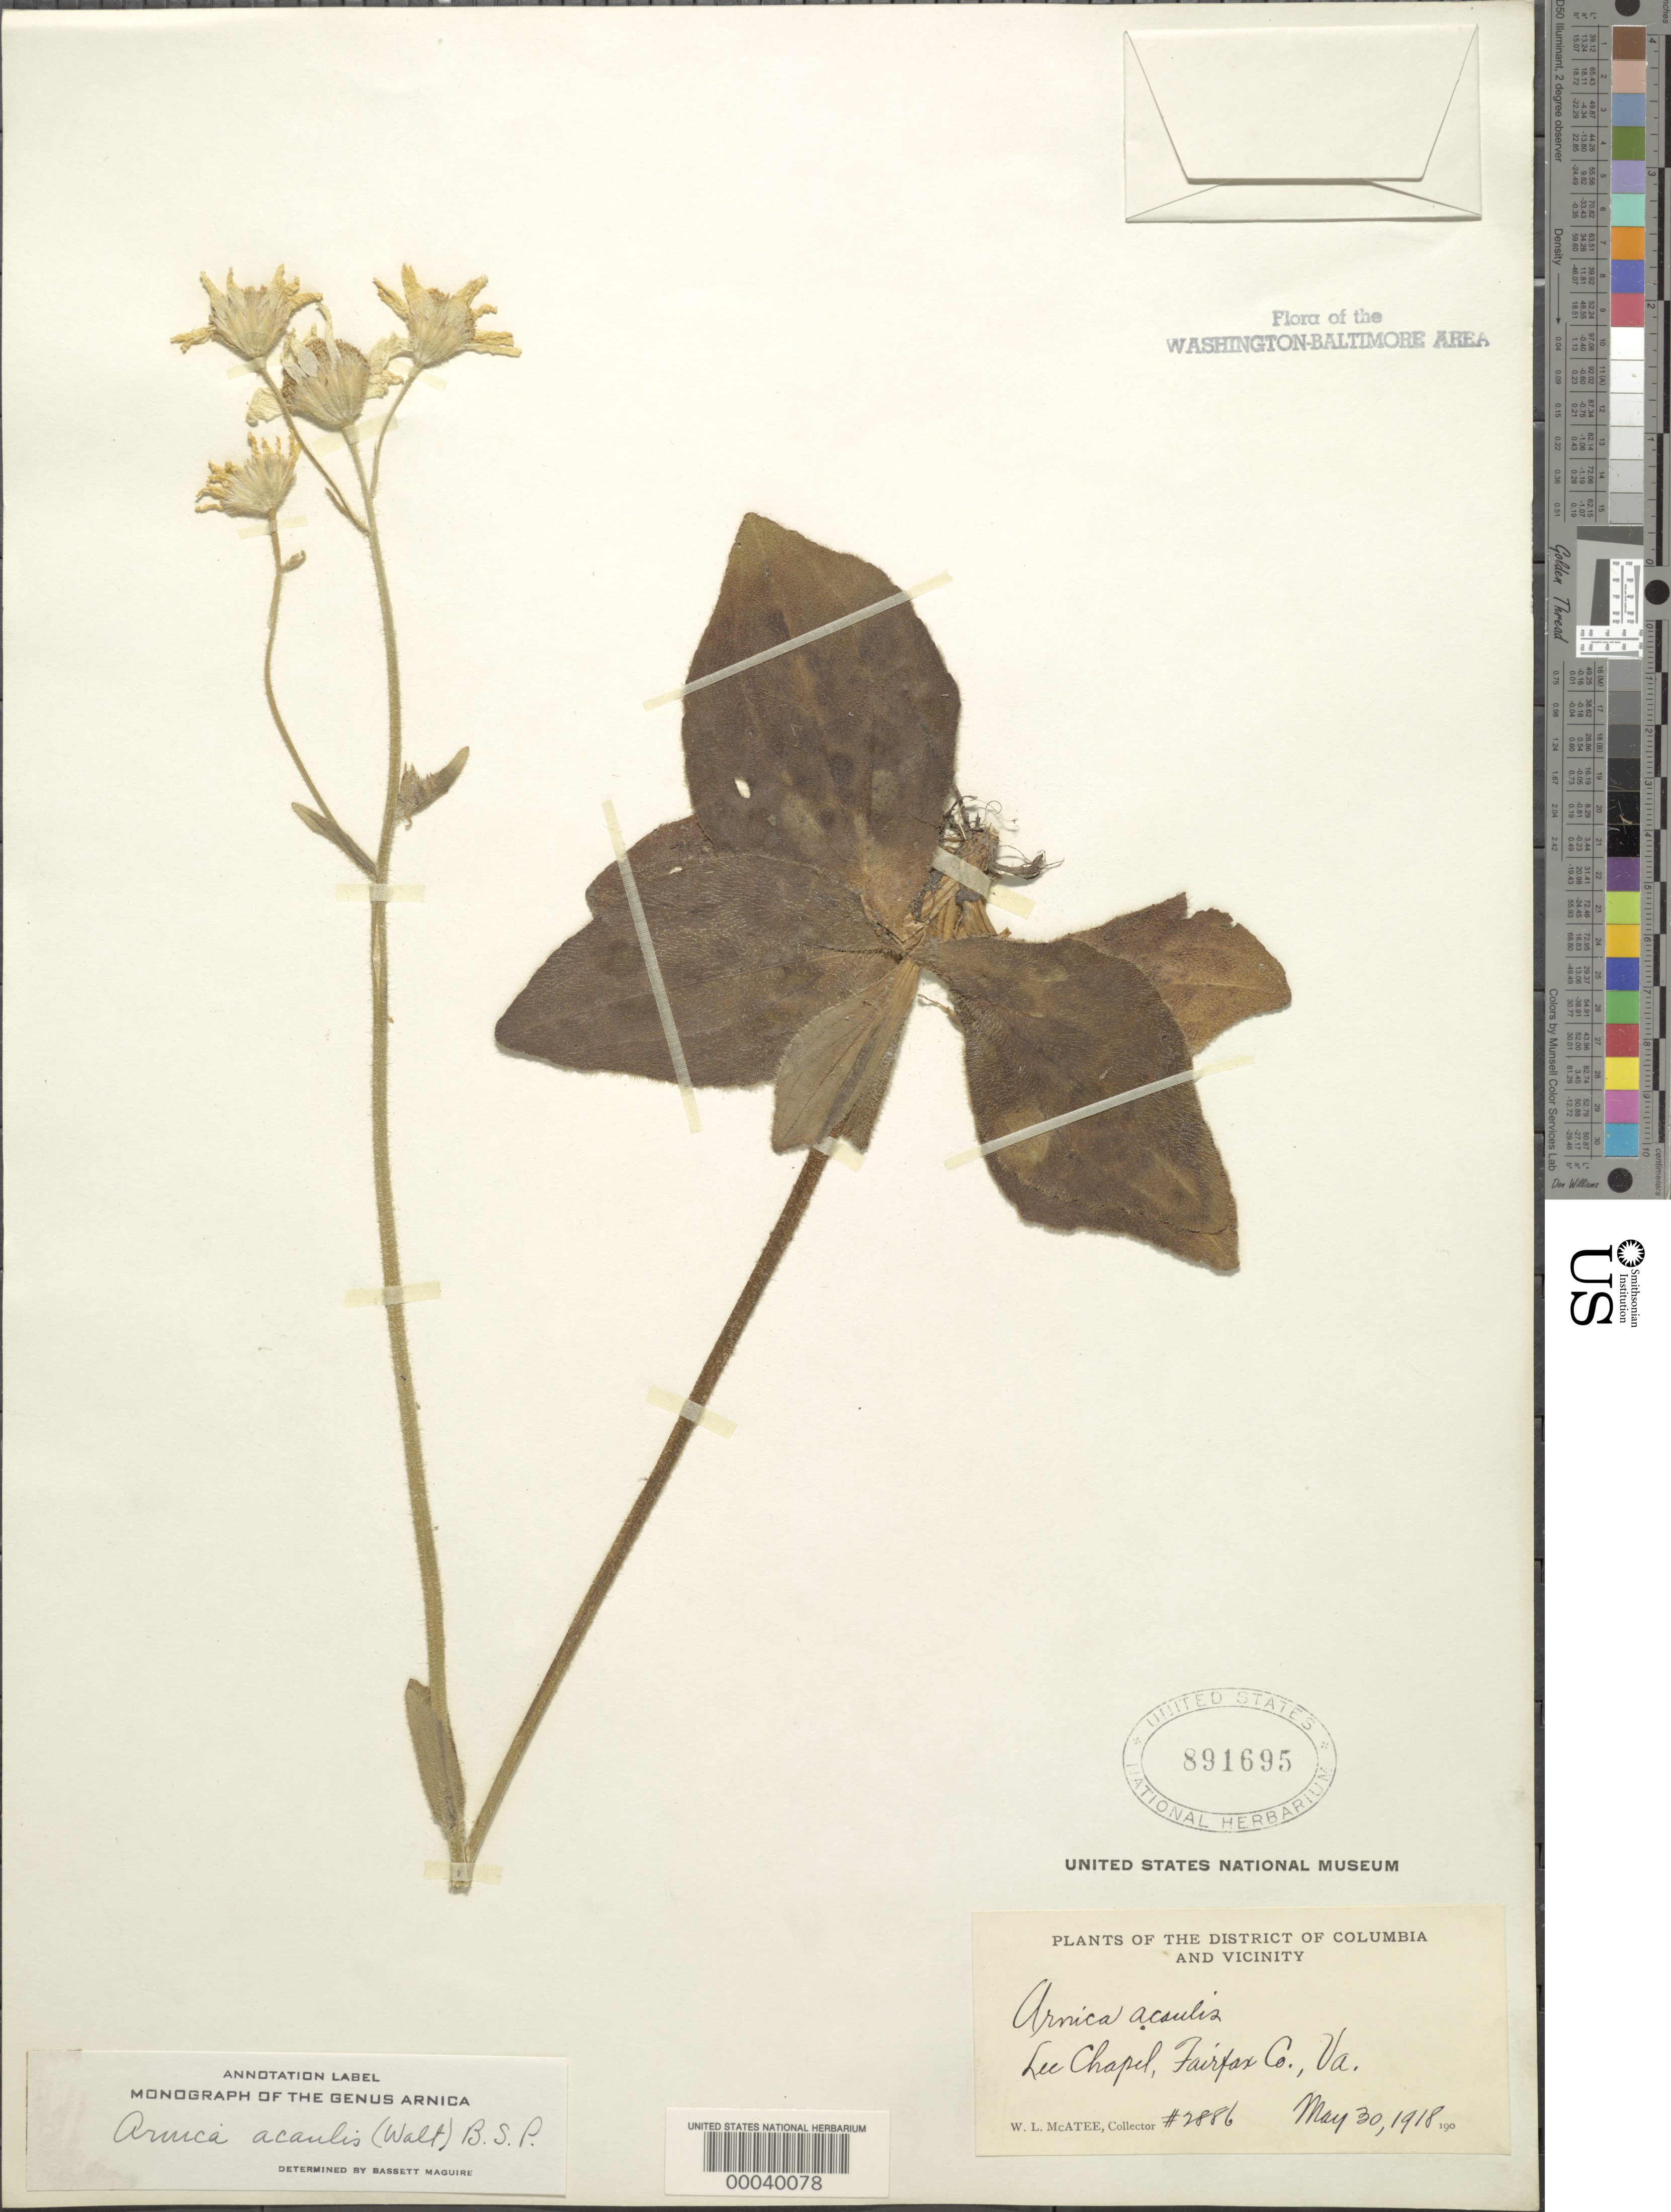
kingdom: Plantae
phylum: Tracheophyta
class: Magnoliopsida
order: Asterales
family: Asteraceae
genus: Arnica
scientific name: Arnica acaulis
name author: (Walter) Britton, Stearns & Poggenb.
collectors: W. McAtee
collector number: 2886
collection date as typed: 30 May 1918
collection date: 1918-05-30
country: United States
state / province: Virginia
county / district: Fairfax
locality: Lee Chapel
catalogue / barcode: US 891695